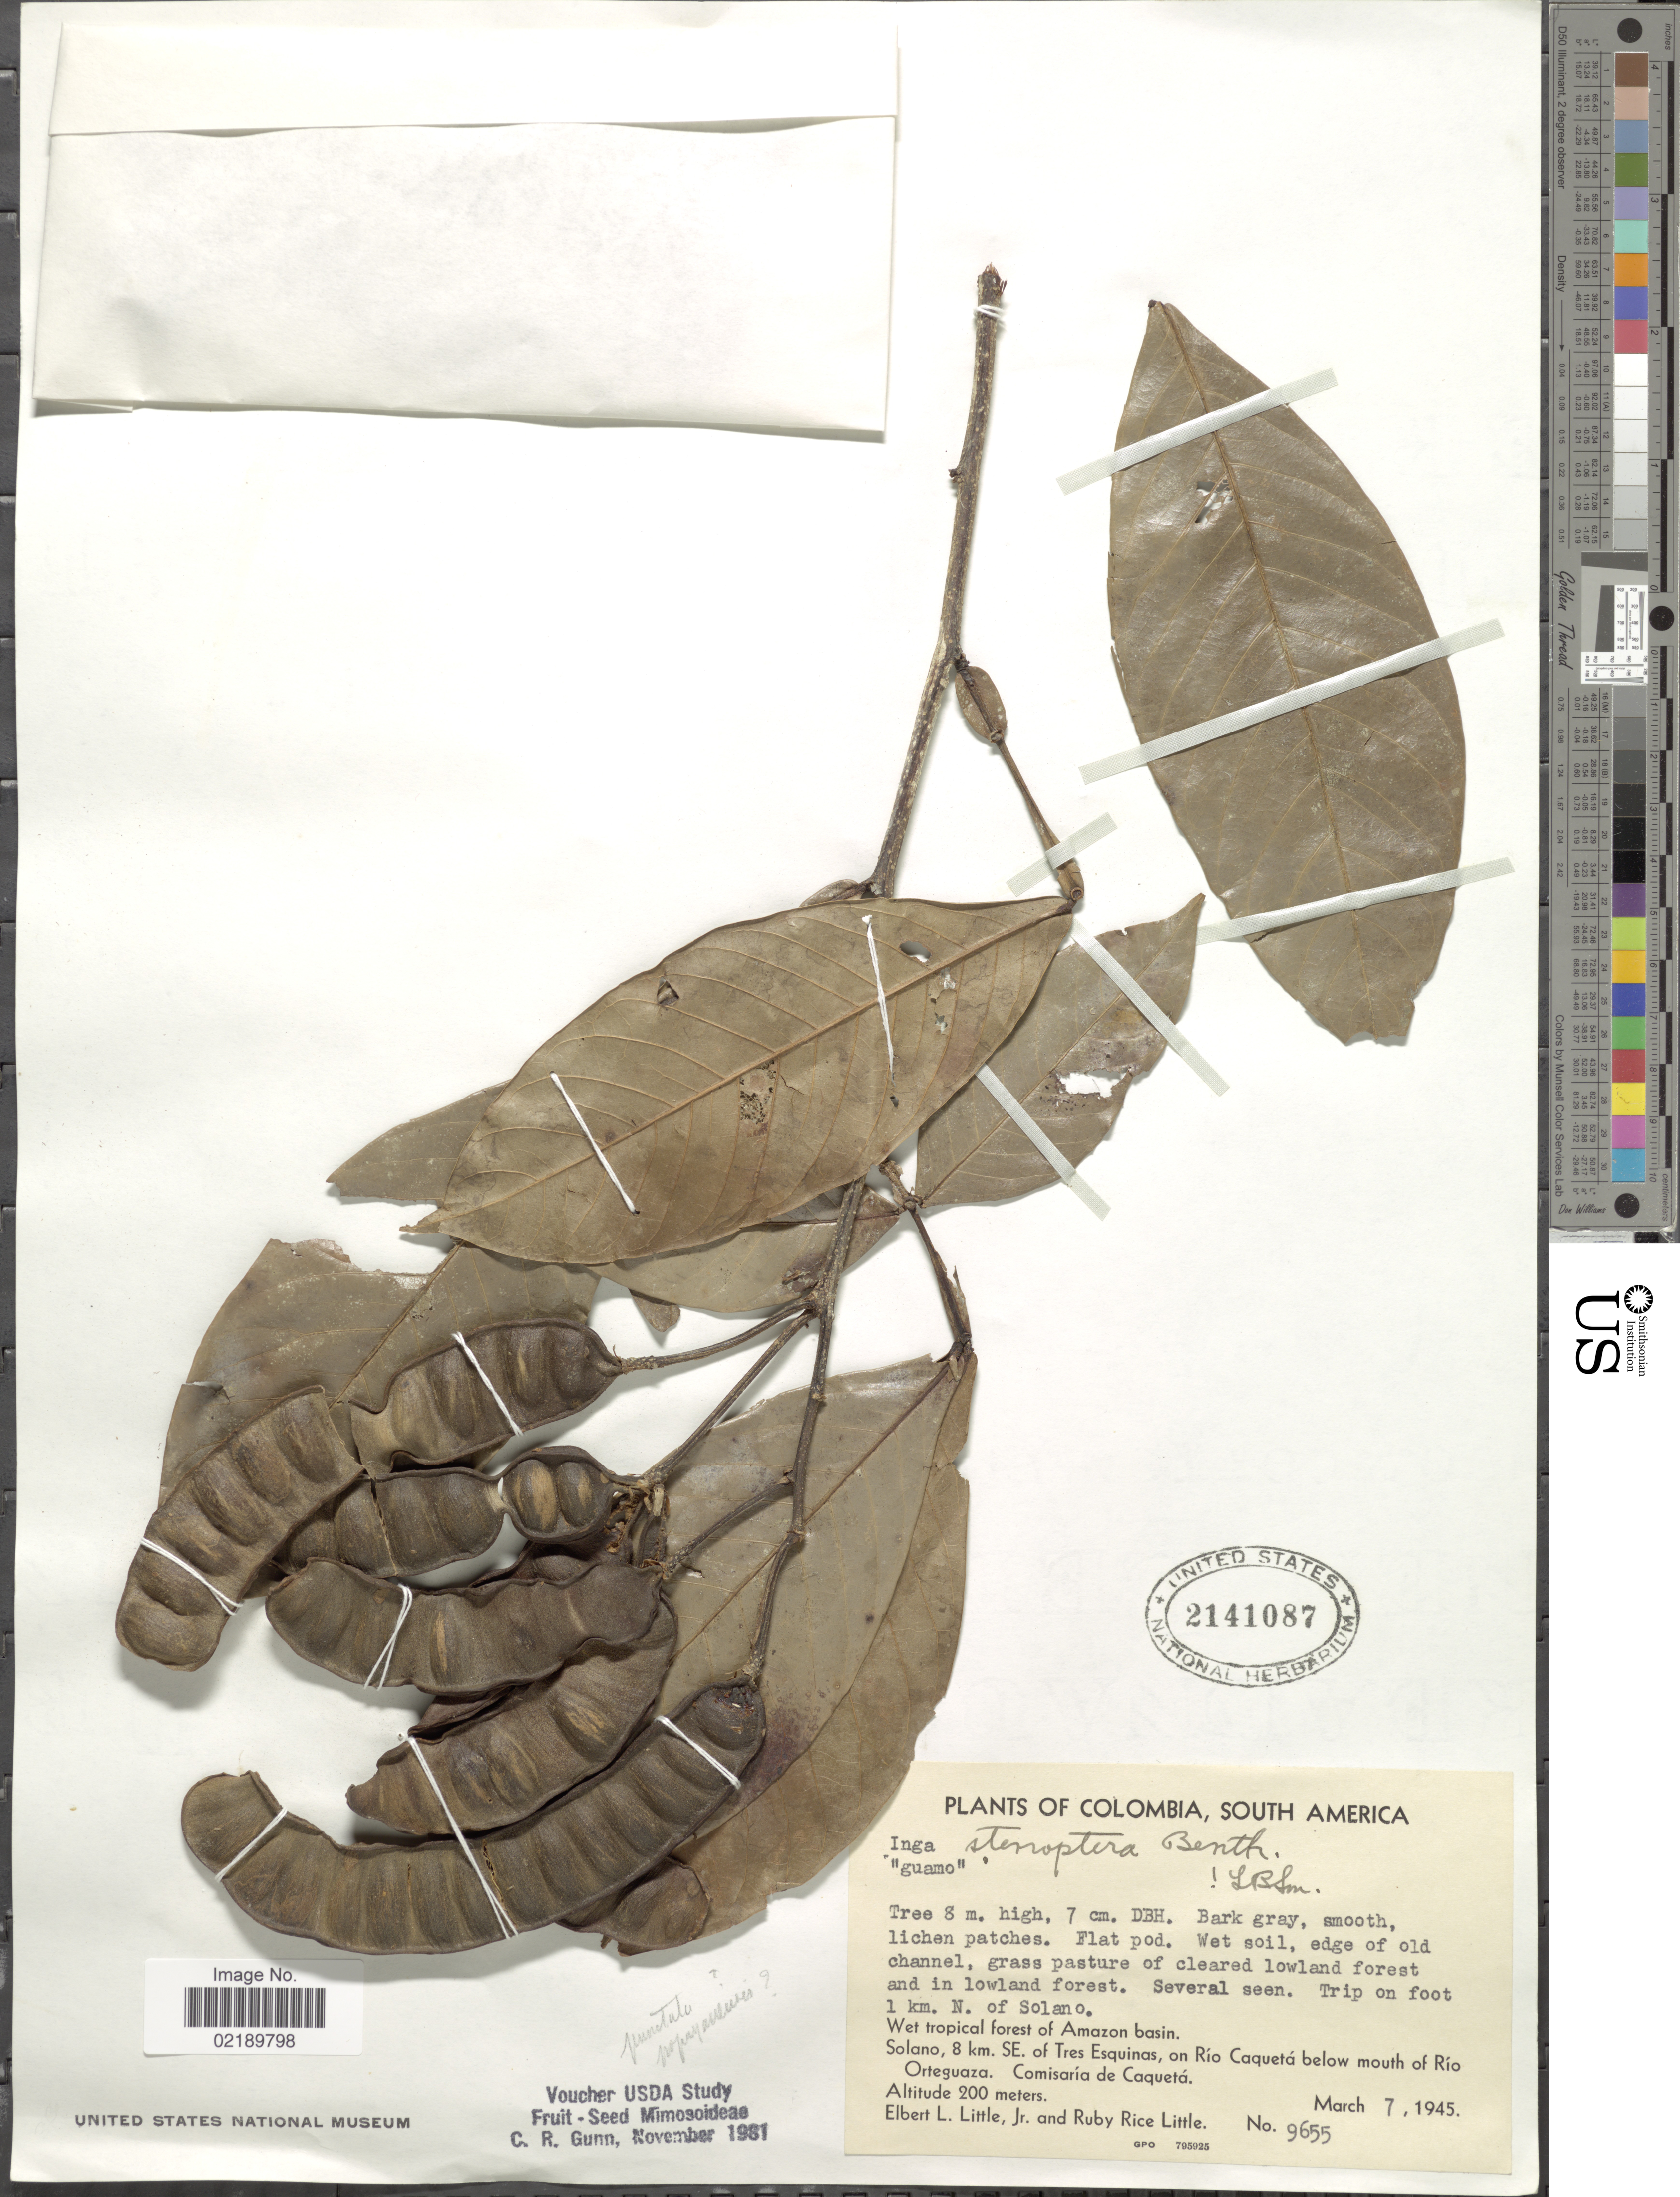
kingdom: Plantae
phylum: Tracheophyta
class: Magnoliopsida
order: Fabales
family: Fabaceae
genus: Inga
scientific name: Inga stenoptera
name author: Benth.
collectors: E. L. Little & R. R. Little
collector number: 9655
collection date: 1945-03-07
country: Colombia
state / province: Caquetá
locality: Trip on foot 1 km. N. of Solano. Wet tropical forest of Amazon basin. Solano, 8 km. SE. of Tres Esquinas, on Río Caquetá below mouth of Río Orteguaza. Comisaría de Caquetá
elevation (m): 200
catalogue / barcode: US 2141087